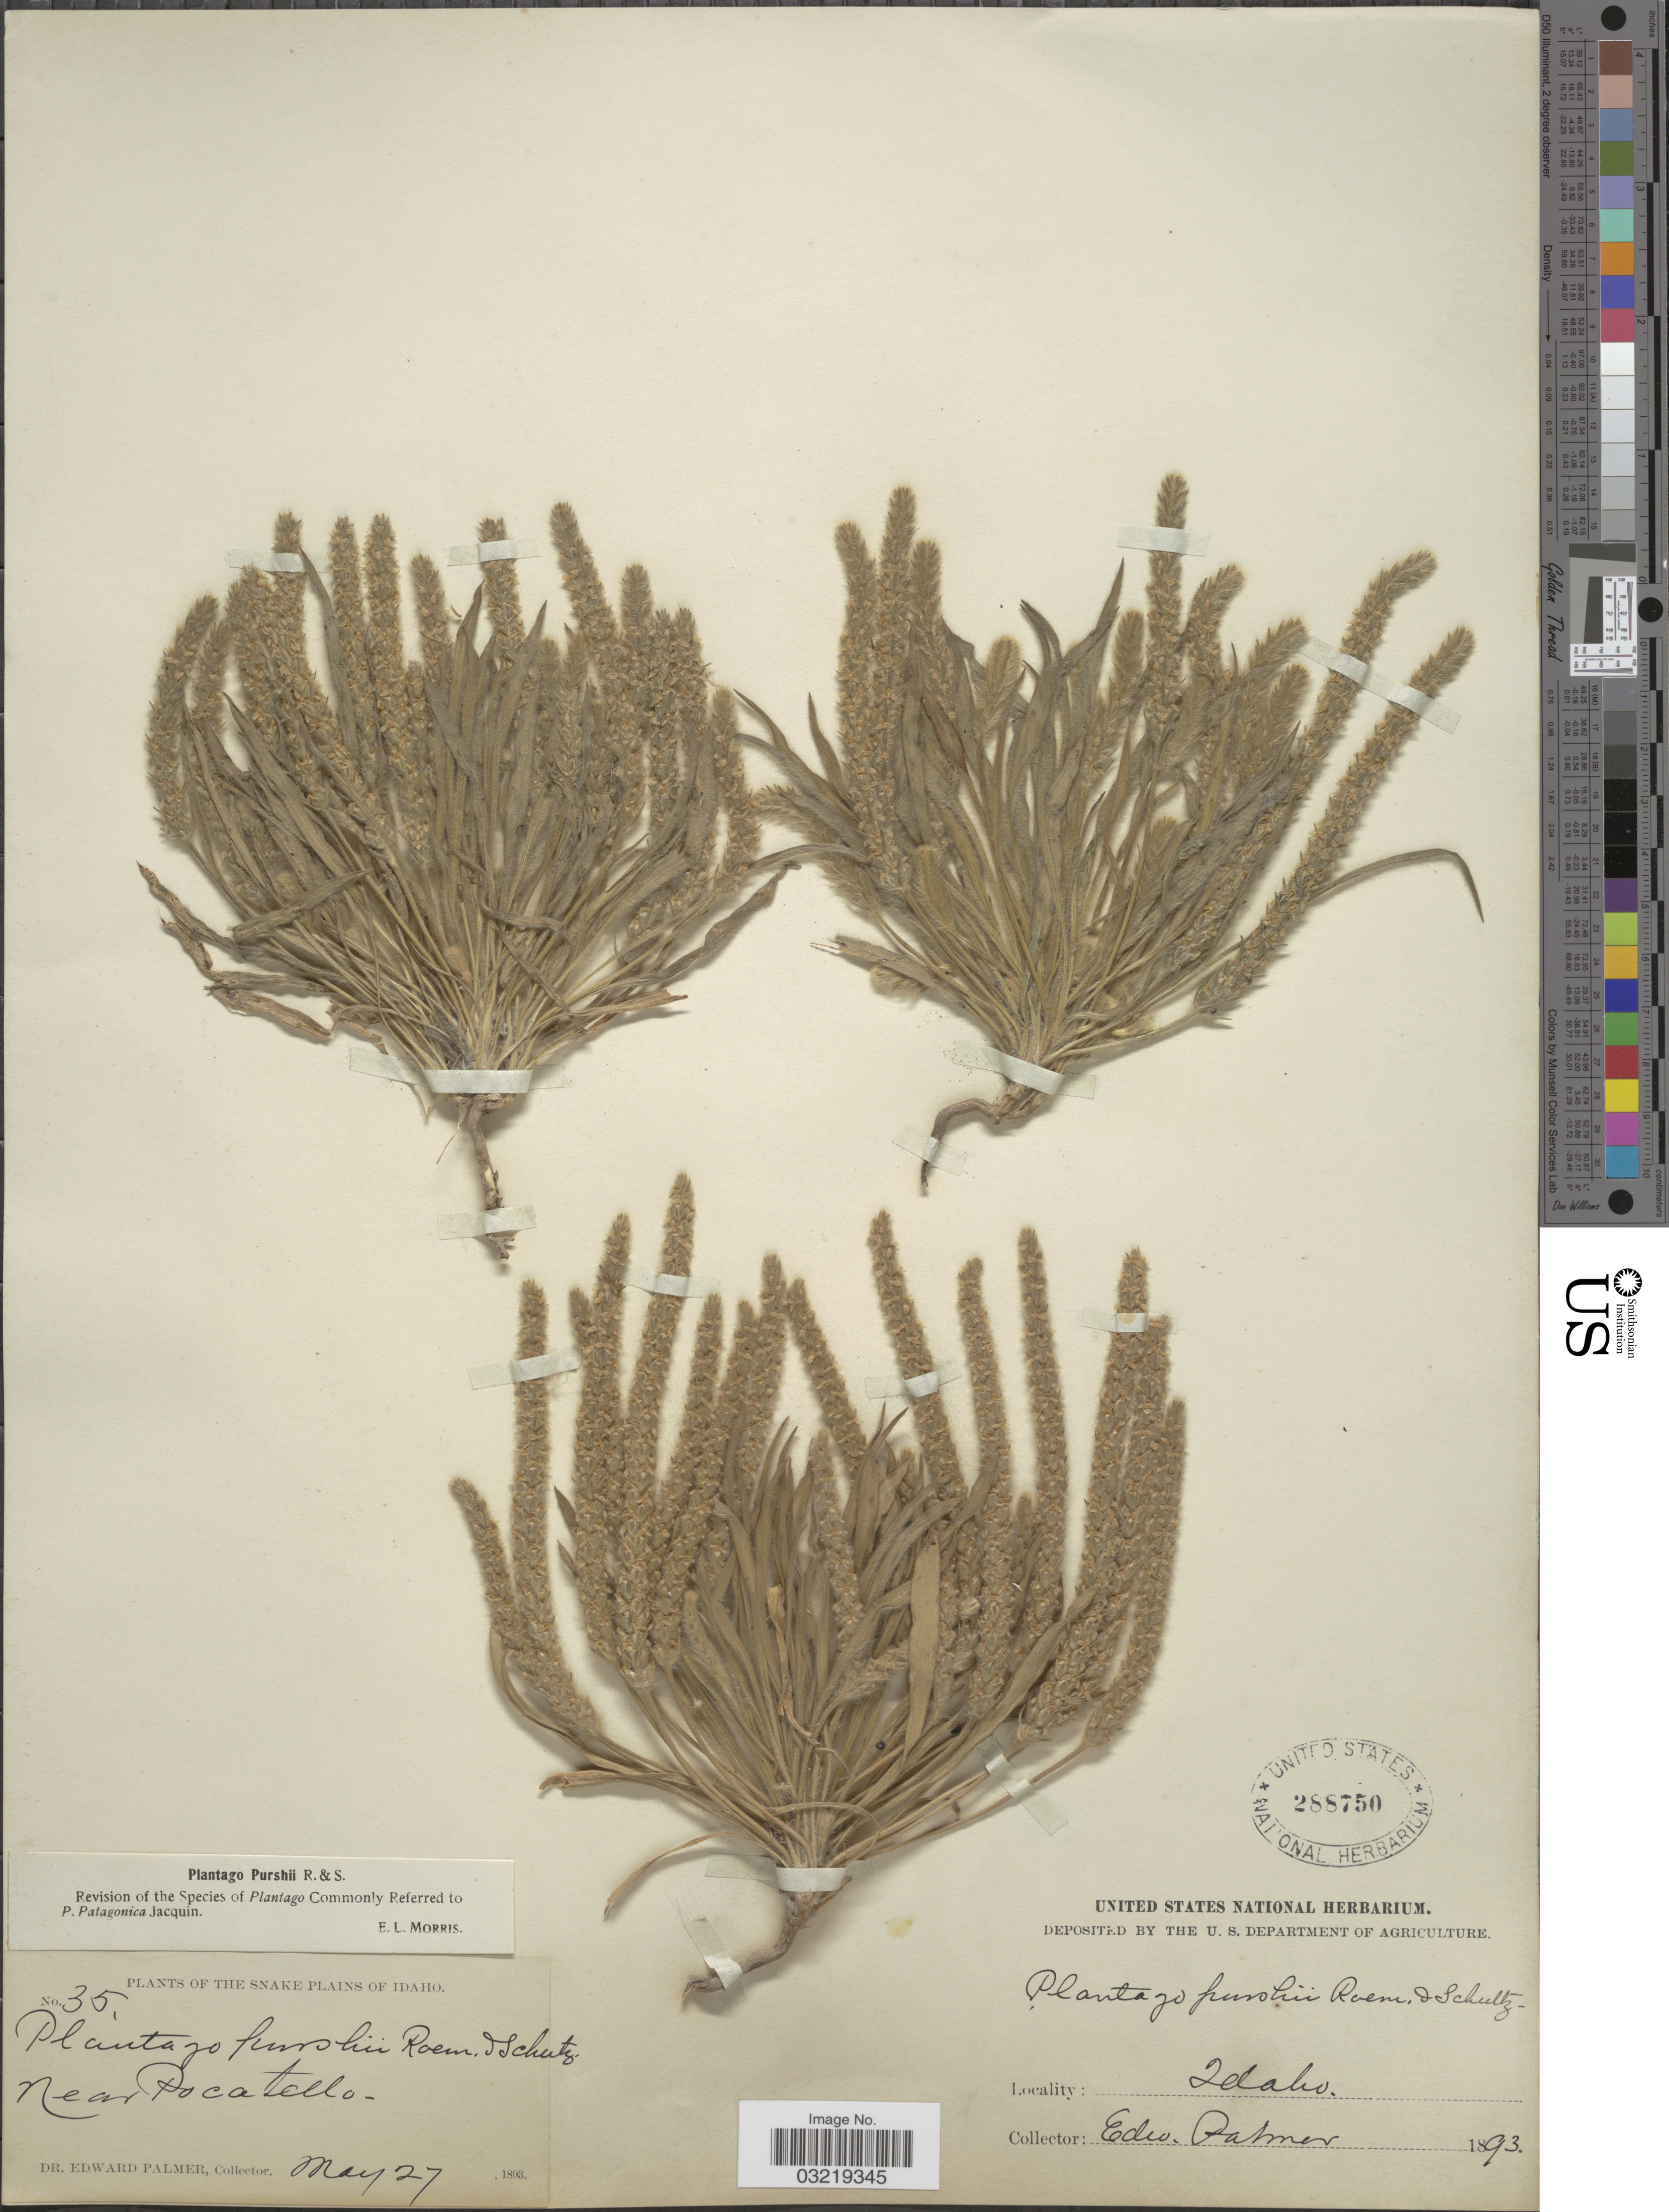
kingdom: Plantae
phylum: Tracheophyta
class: Magnoliopsida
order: Lamiales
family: Plantaginaceae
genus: Plantago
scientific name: Plantago patagonica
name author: Jacq.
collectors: E. Palmer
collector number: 35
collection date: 1893-05-27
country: United States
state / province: Idaho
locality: The Snake Plains. Near Pocatello.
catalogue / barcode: US 288750